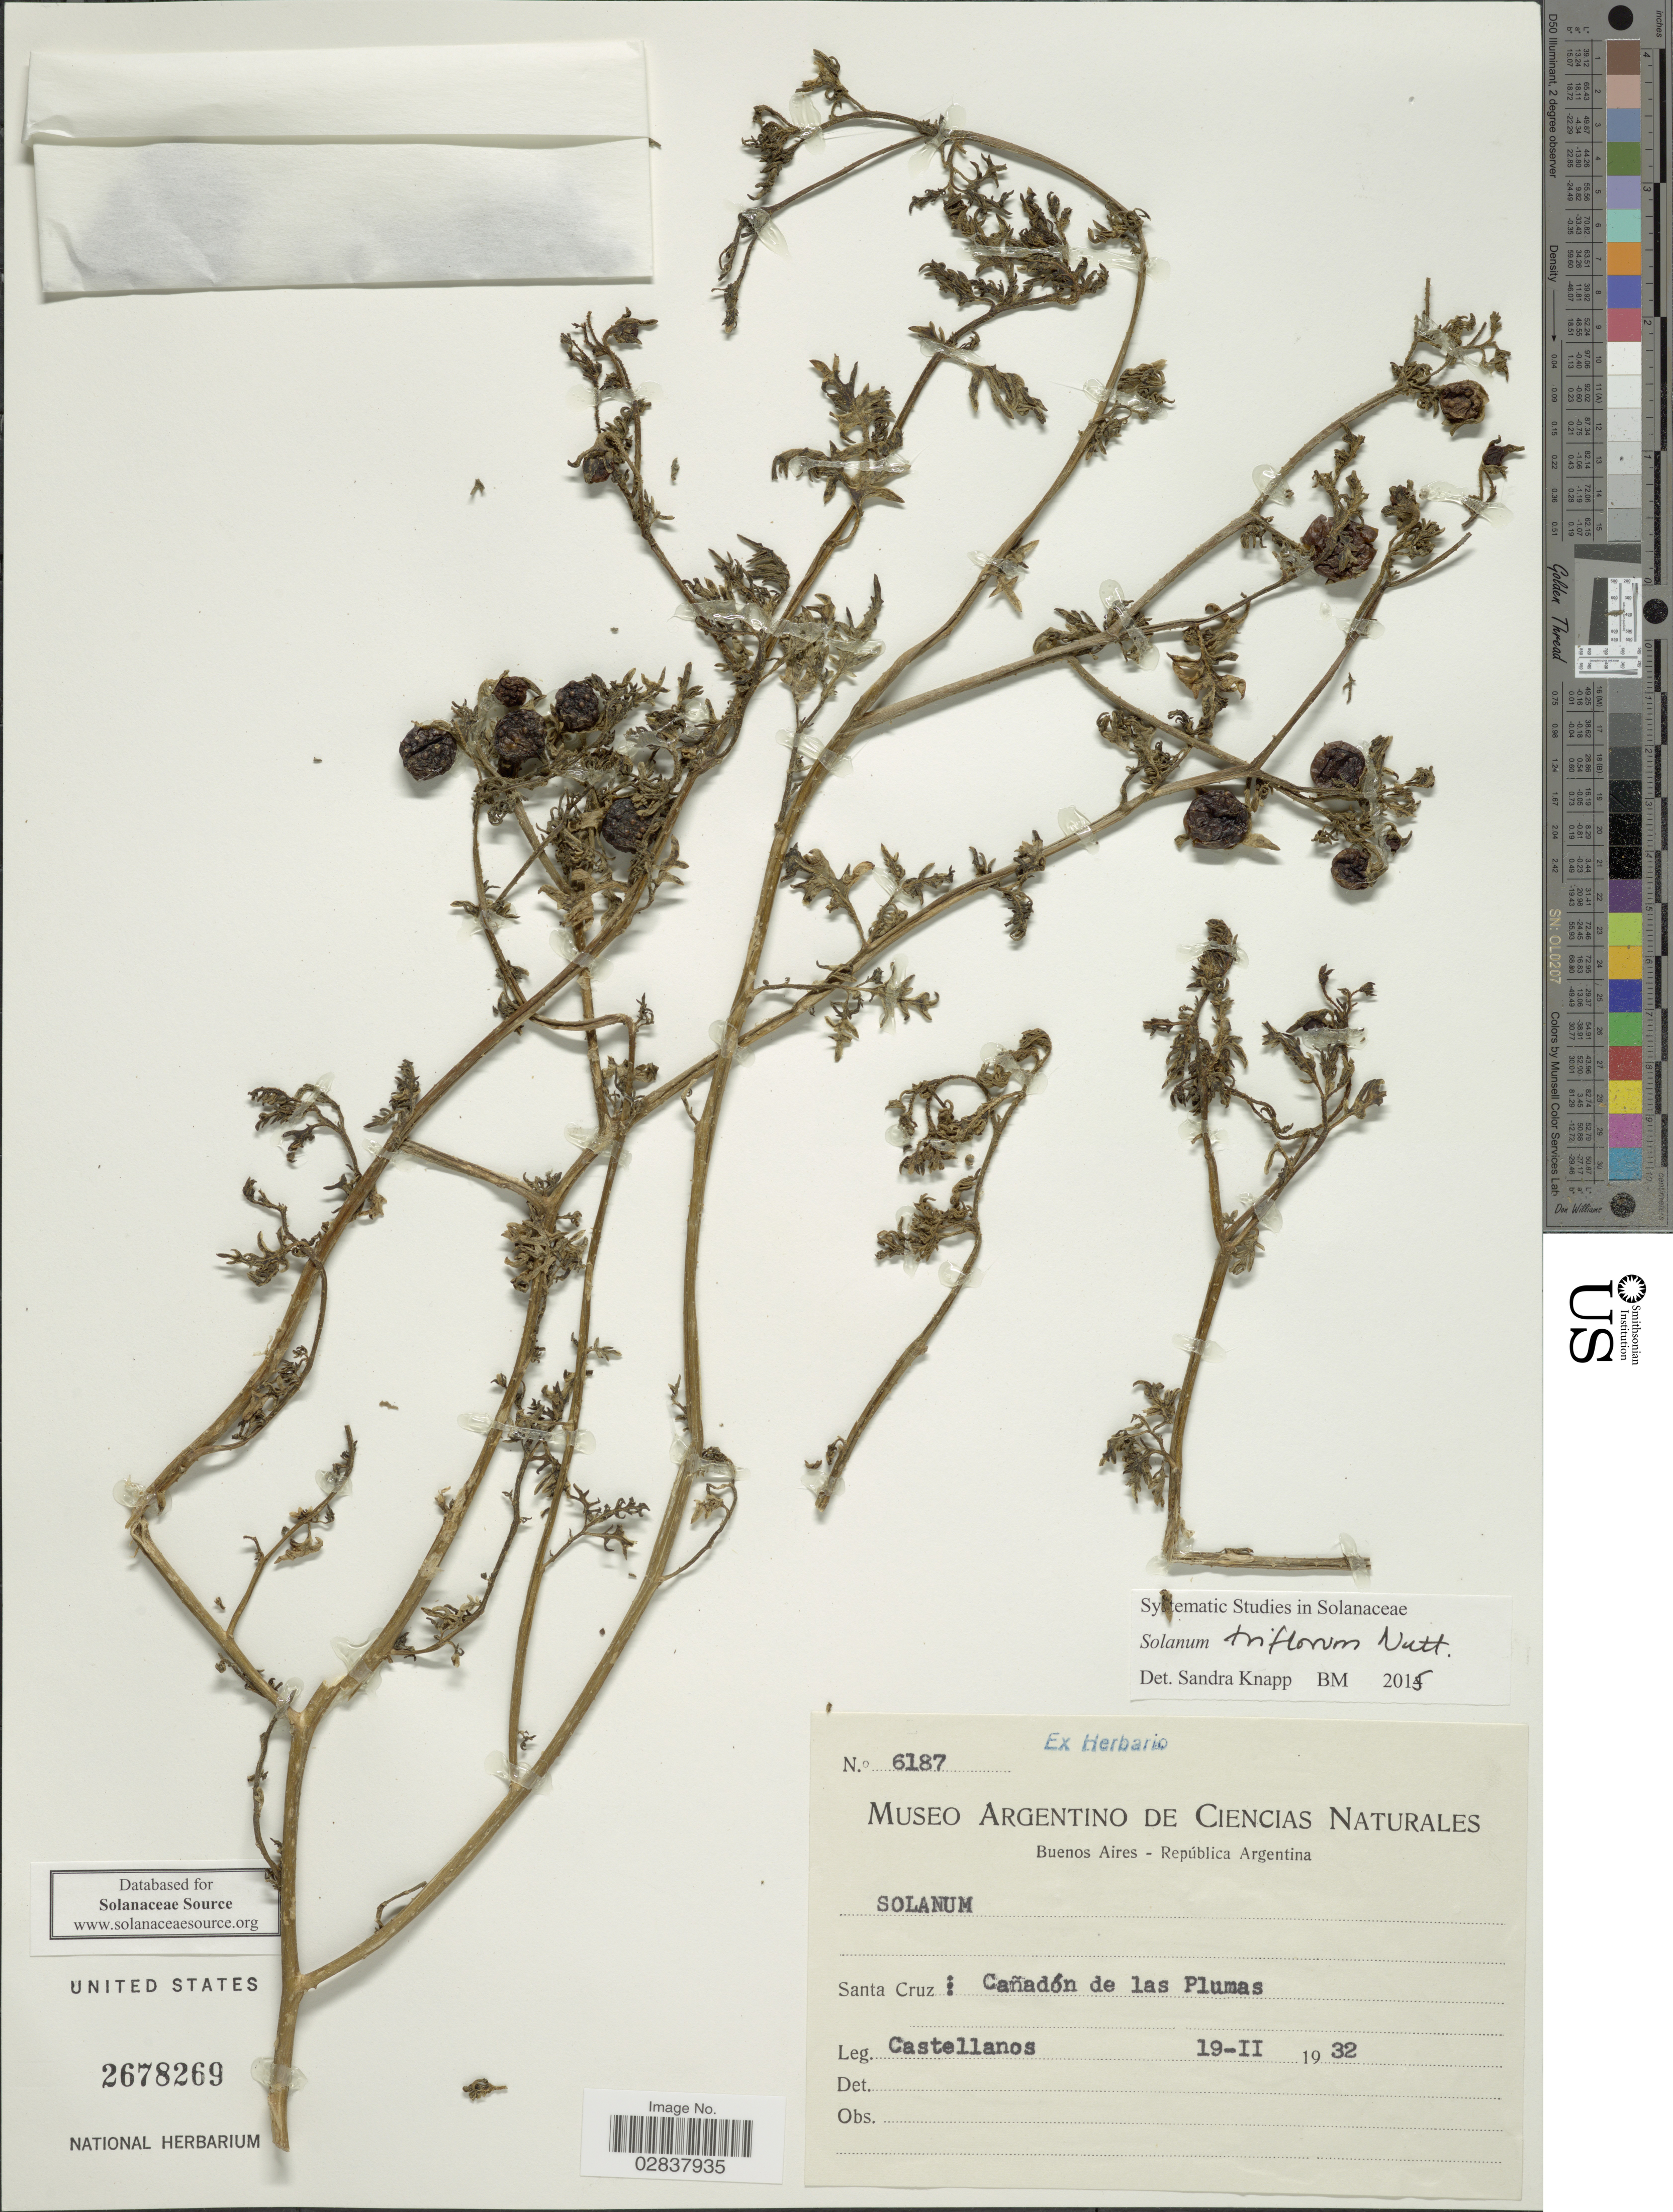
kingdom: Plantae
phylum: Tracheophyta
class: Magnoliopsida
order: Solanales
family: Solanaceae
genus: Solanum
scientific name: Solanum triflorum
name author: Nutt.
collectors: -- Castellanos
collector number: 6187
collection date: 1932-02-19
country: Argentina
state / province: Santa Cruz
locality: Cañadón de las Plumas.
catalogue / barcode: US 2678269